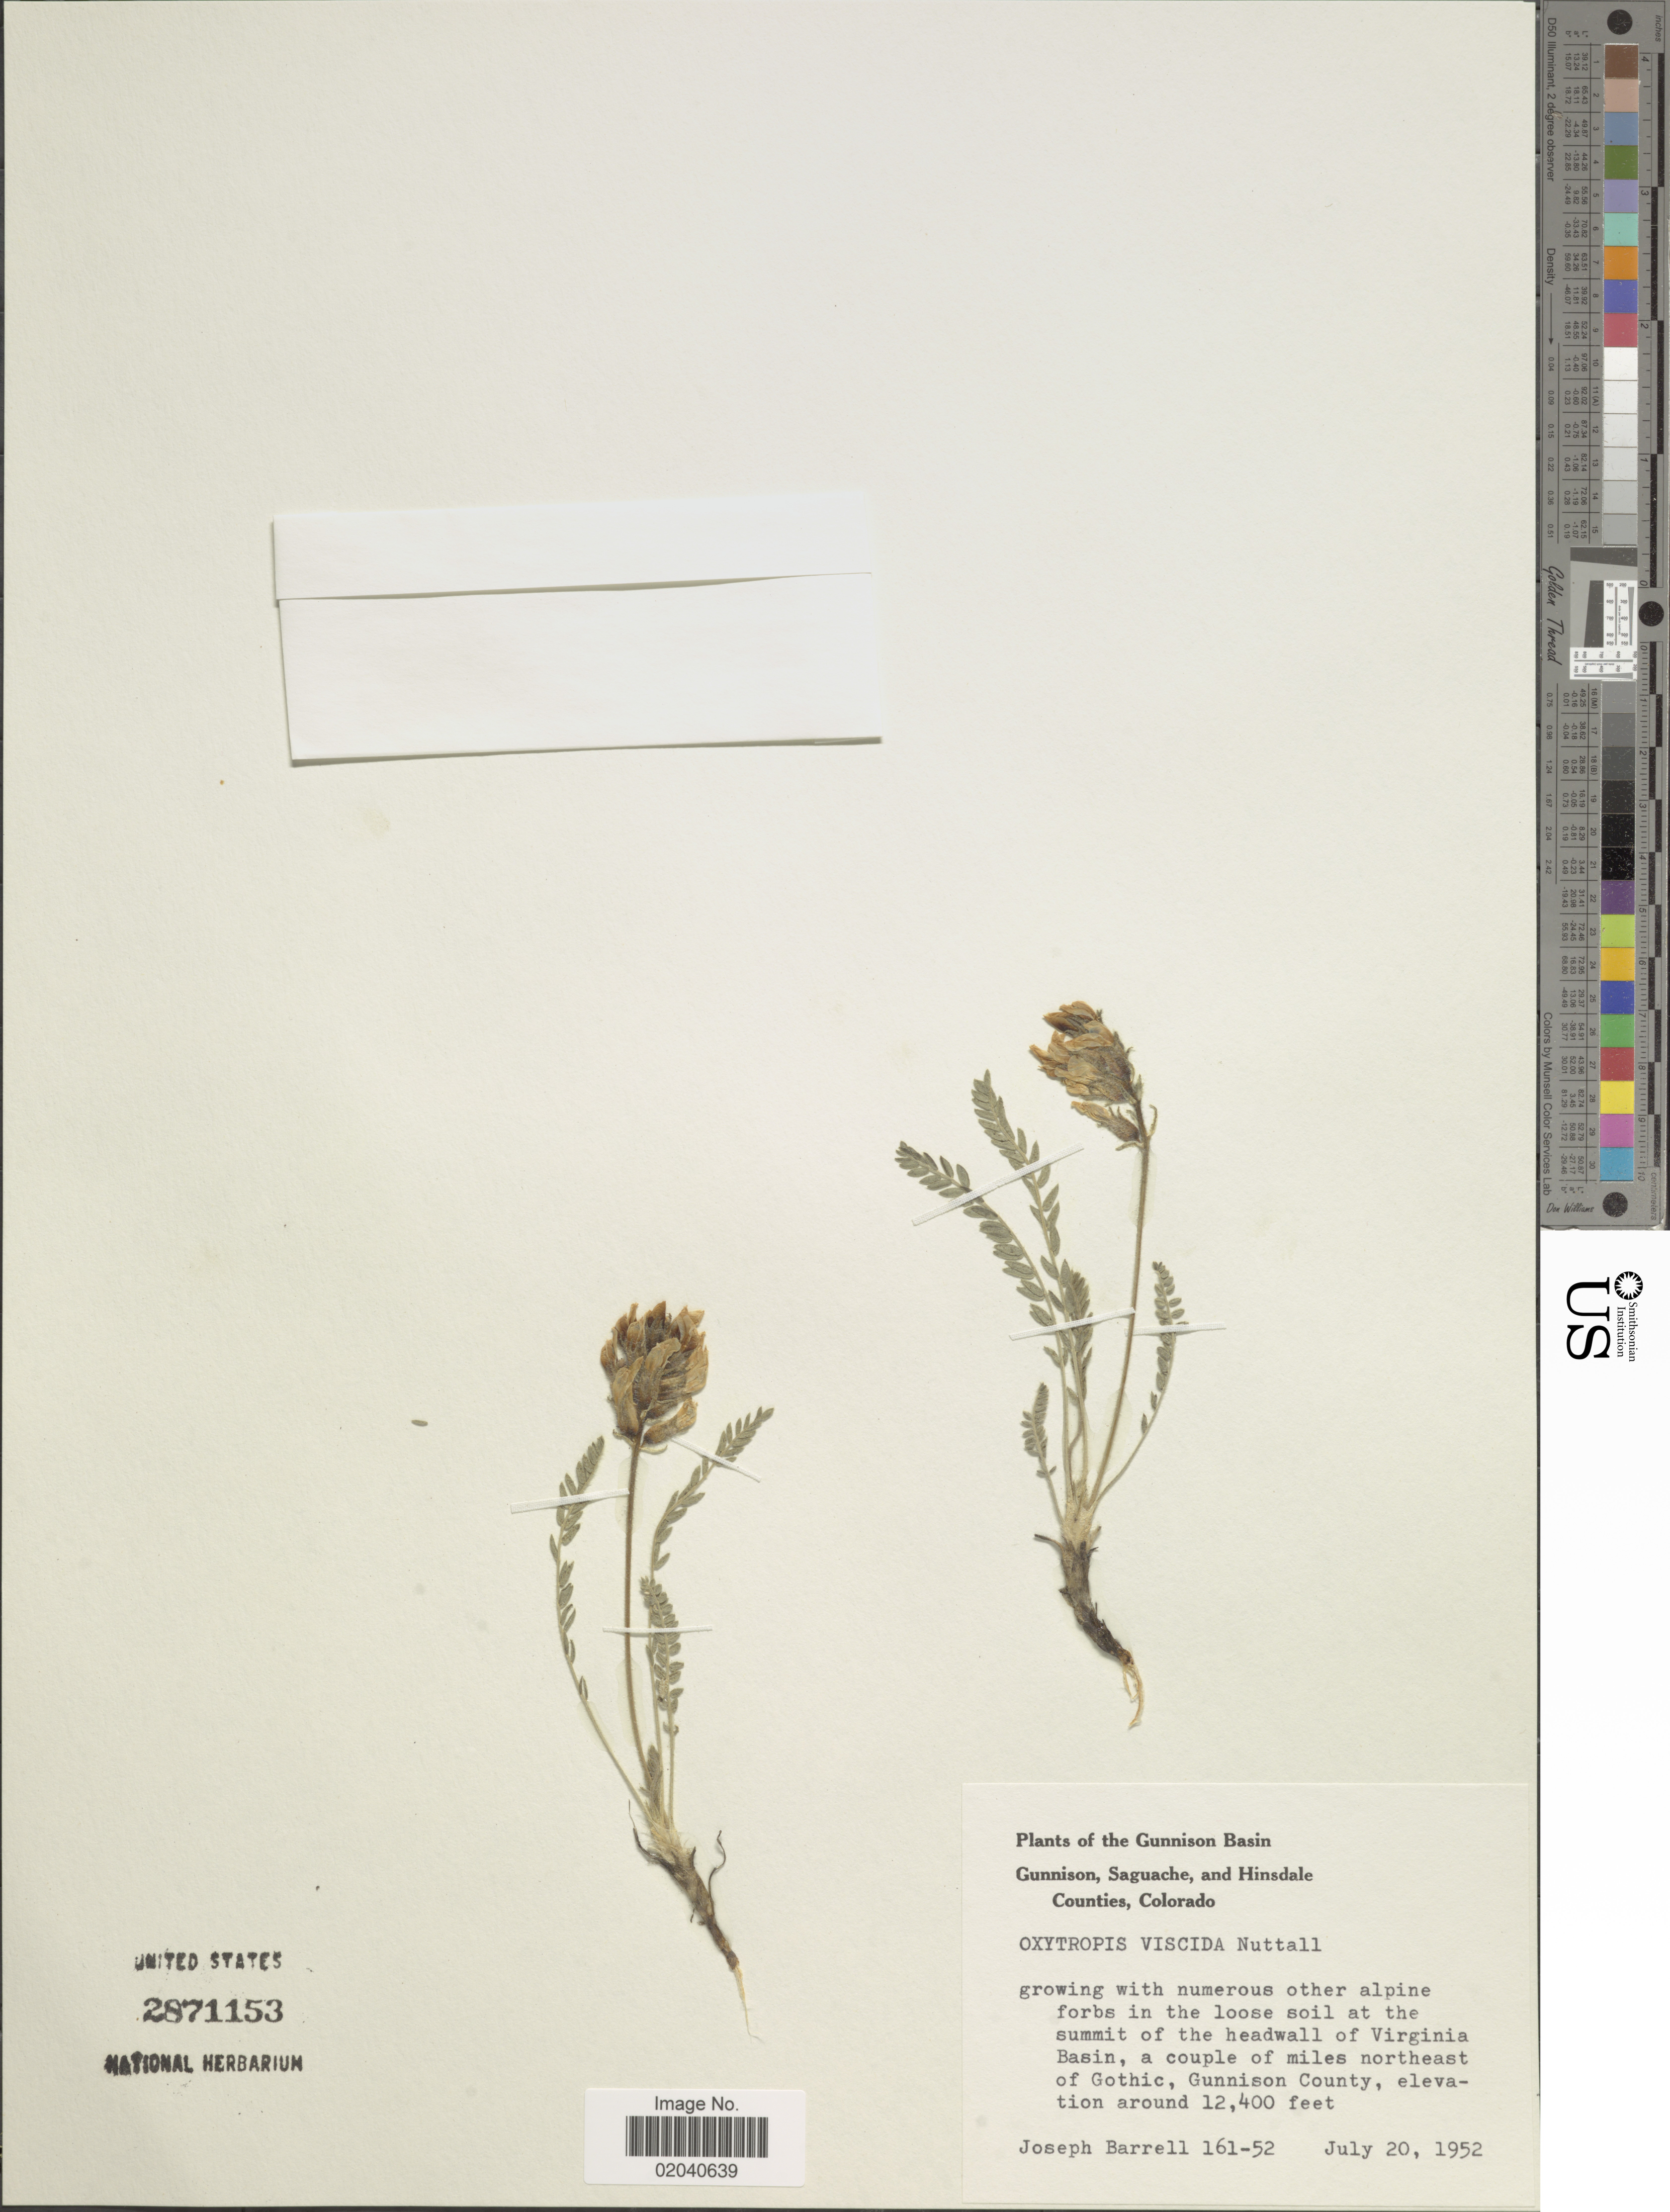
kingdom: Plantae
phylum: Tracheophyta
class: Magnoliopsida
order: Fabales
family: Fabaceae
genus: Oxytropis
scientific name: Oxytropis viscida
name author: Nutt.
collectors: J. Barrell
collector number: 161-52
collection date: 1952-07-20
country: United States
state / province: Colorado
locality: Gunnsion Basin, Gunnison, Saguache, and Hinsdale Counties, summit of the headwall of Virginia Basin, a couple of miles northeast of Gothic, Gunnison County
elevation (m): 3780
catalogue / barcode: US 2871153